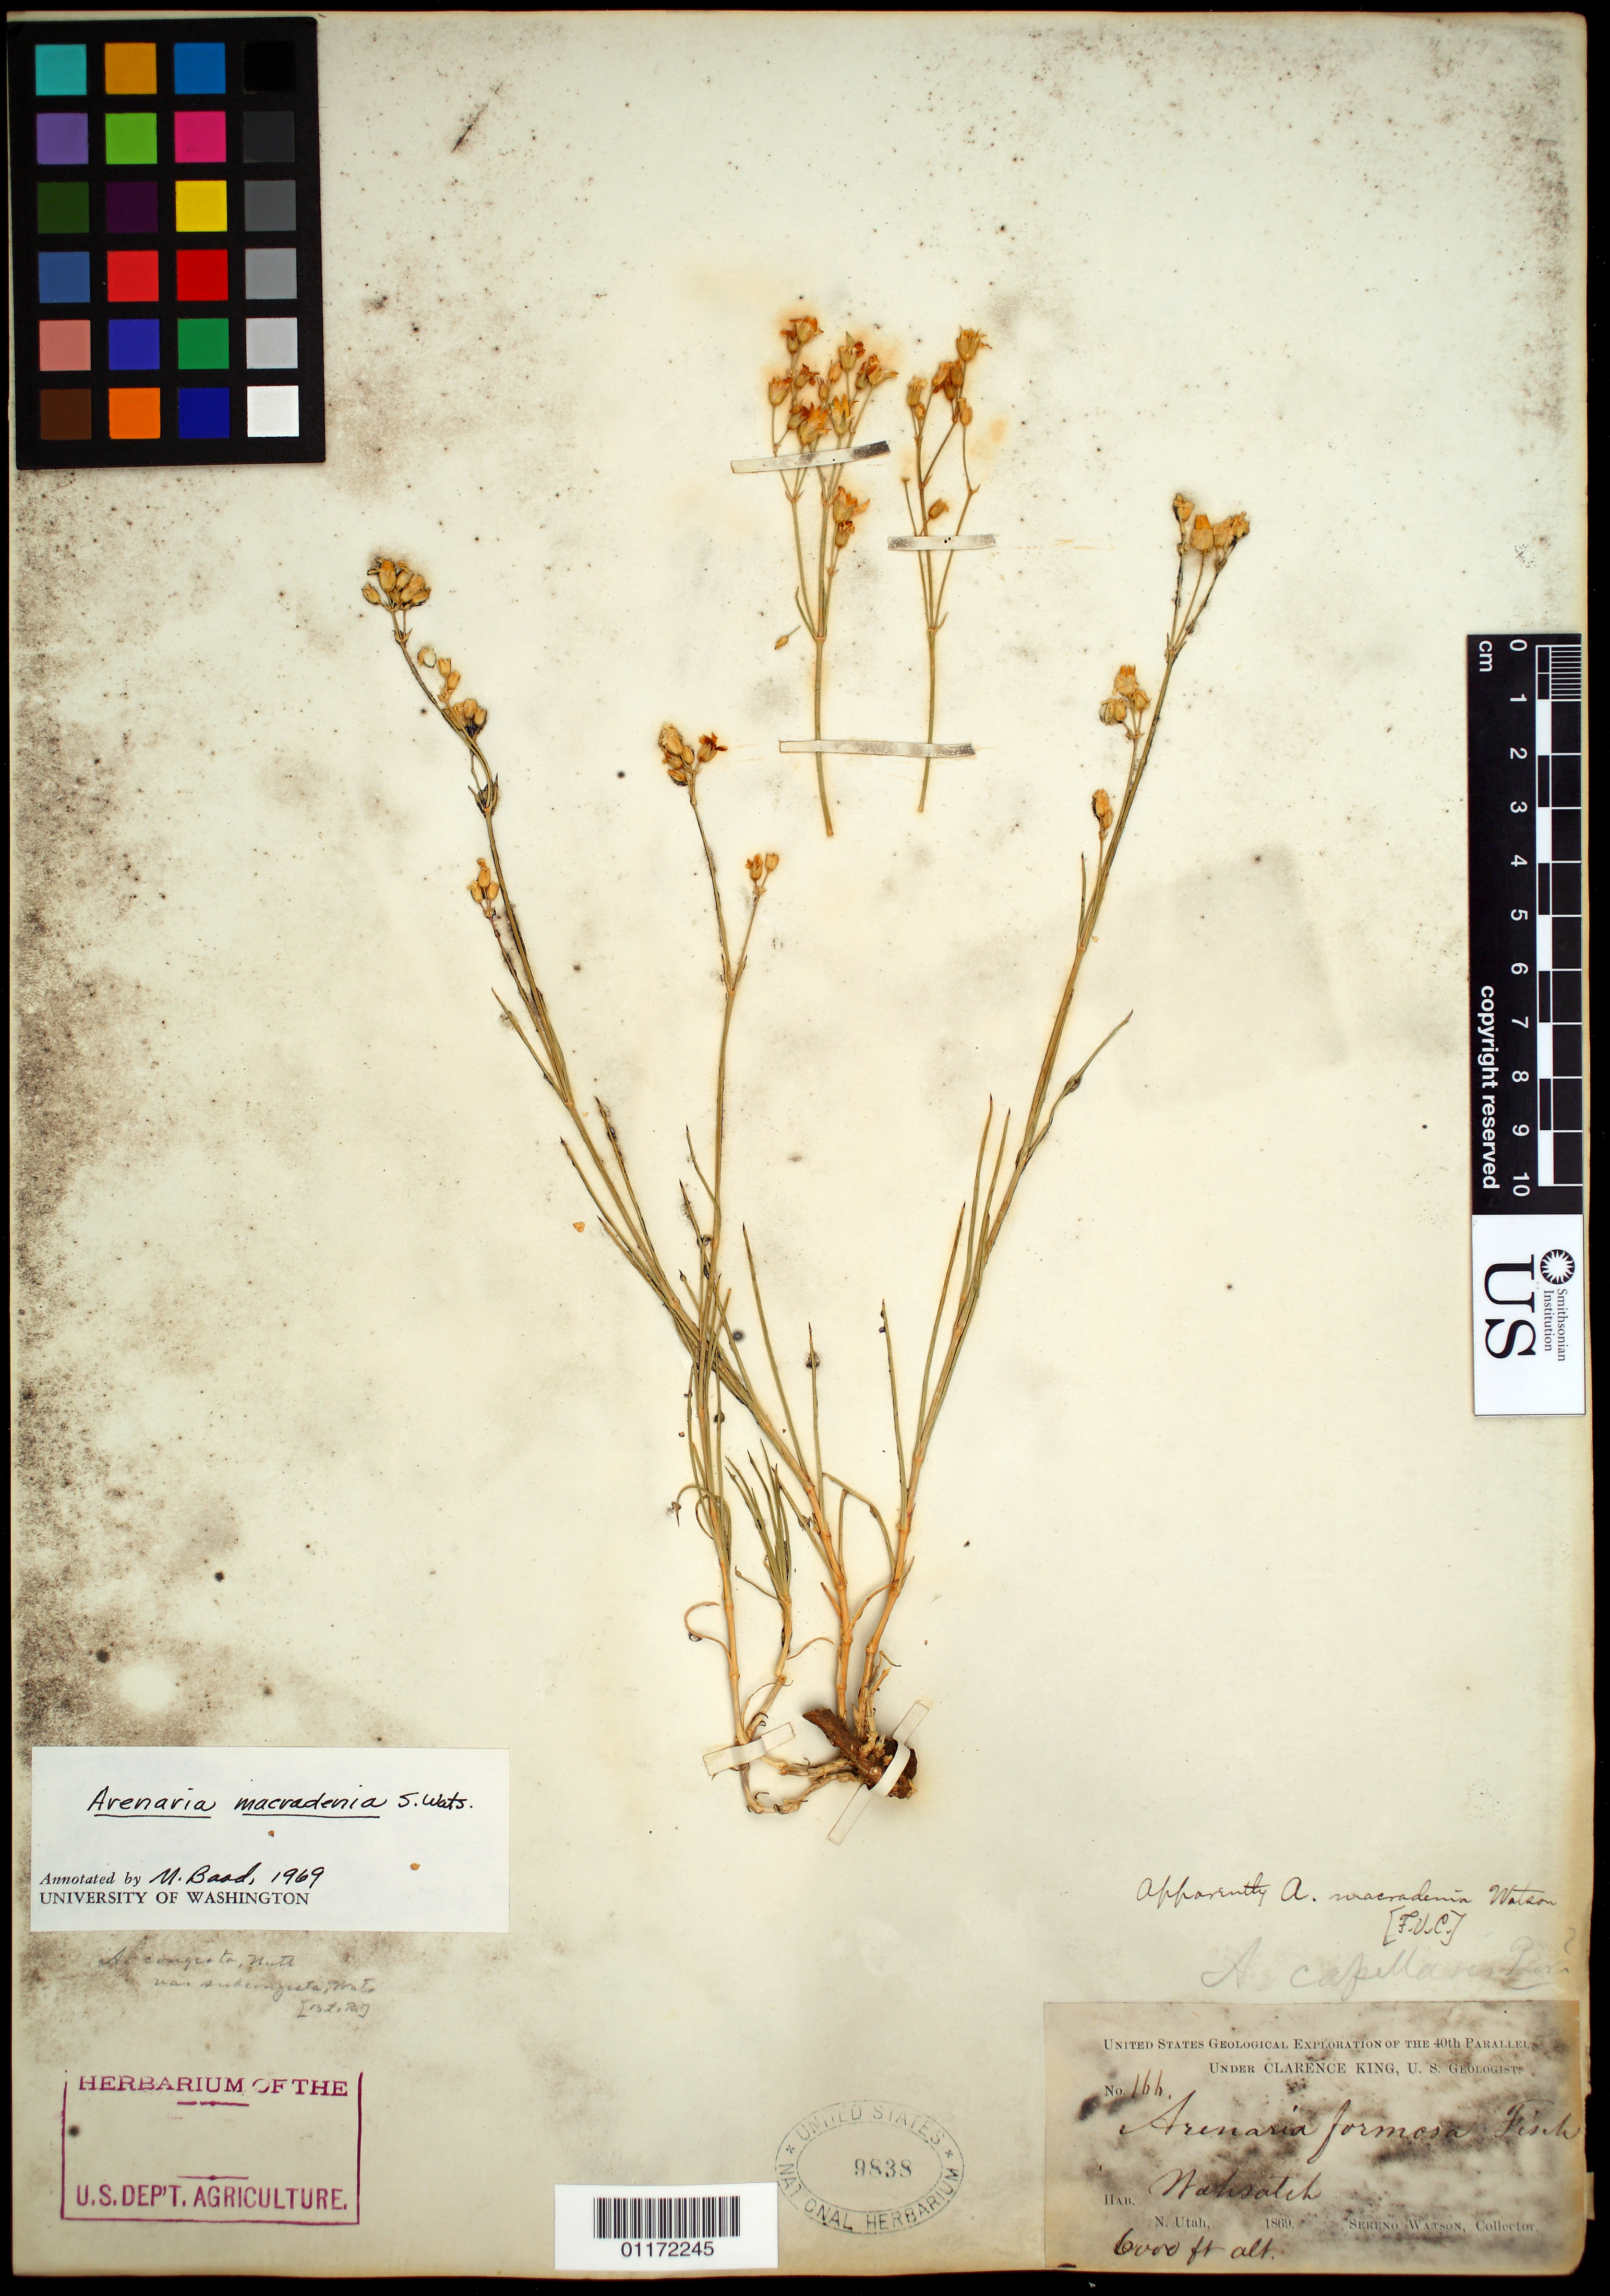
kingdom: Plantae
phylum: Tracheophyta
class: Magnoliopsida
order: Caryophyllales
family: Caryophyllaceae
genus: Eremogone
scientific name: Eremogone macradenia var. macradenia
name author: (S. Watson) Ikonn.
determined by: Strong, Mark T., (BOT), Smithsonian Institution - National Museum of Natural History (UNITED STATES)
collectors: S. Watson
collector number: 166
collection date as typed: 1869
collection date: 1869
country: United States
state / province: Utah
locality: Wahsatch Mts., N. Utah.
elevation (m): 1829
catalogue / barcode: US 9838